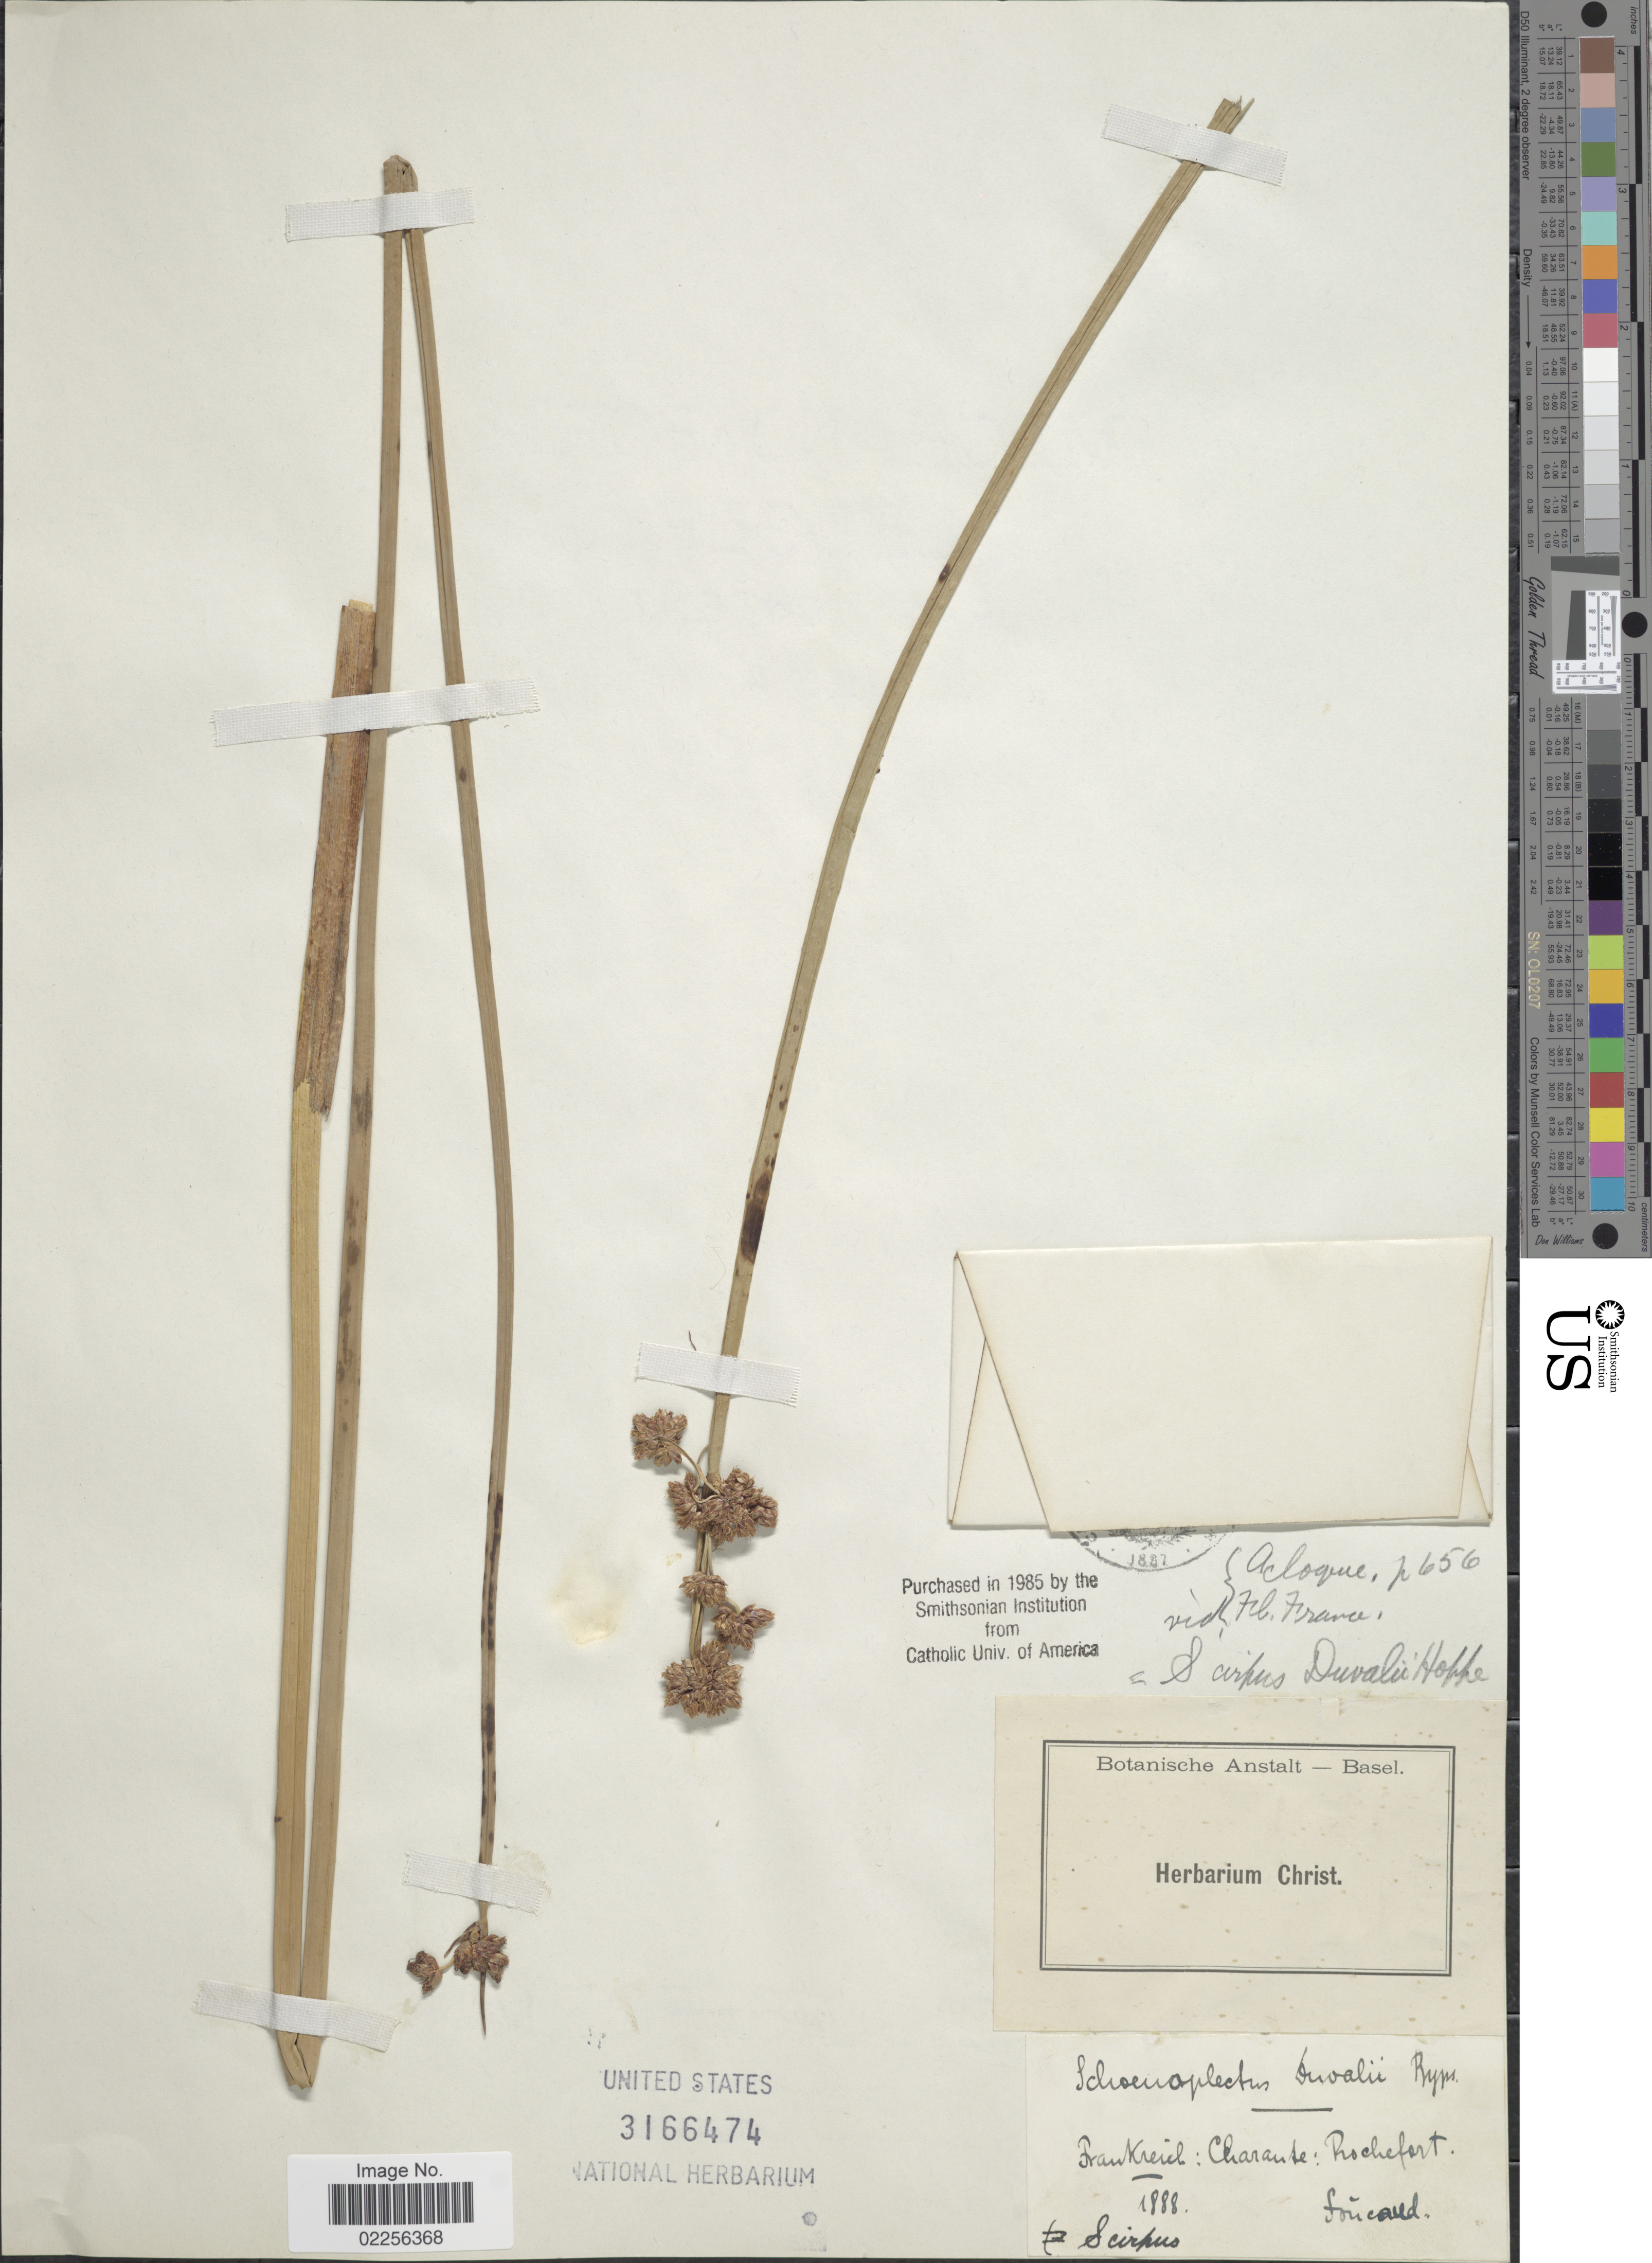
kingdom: Plantae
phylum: Tracheophyta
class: Liliopsida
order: Poales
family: Cyperaceae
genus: Schoenoplectus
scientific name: Schoenoplectus x carinatus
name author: (Sm.) Palla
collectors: Foucaud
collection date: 1888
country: France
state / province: Nouvelle-Aquitaine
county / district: Charente-Maritime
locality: Frankreich: Charante: Rochefort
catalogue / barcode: US 3166474